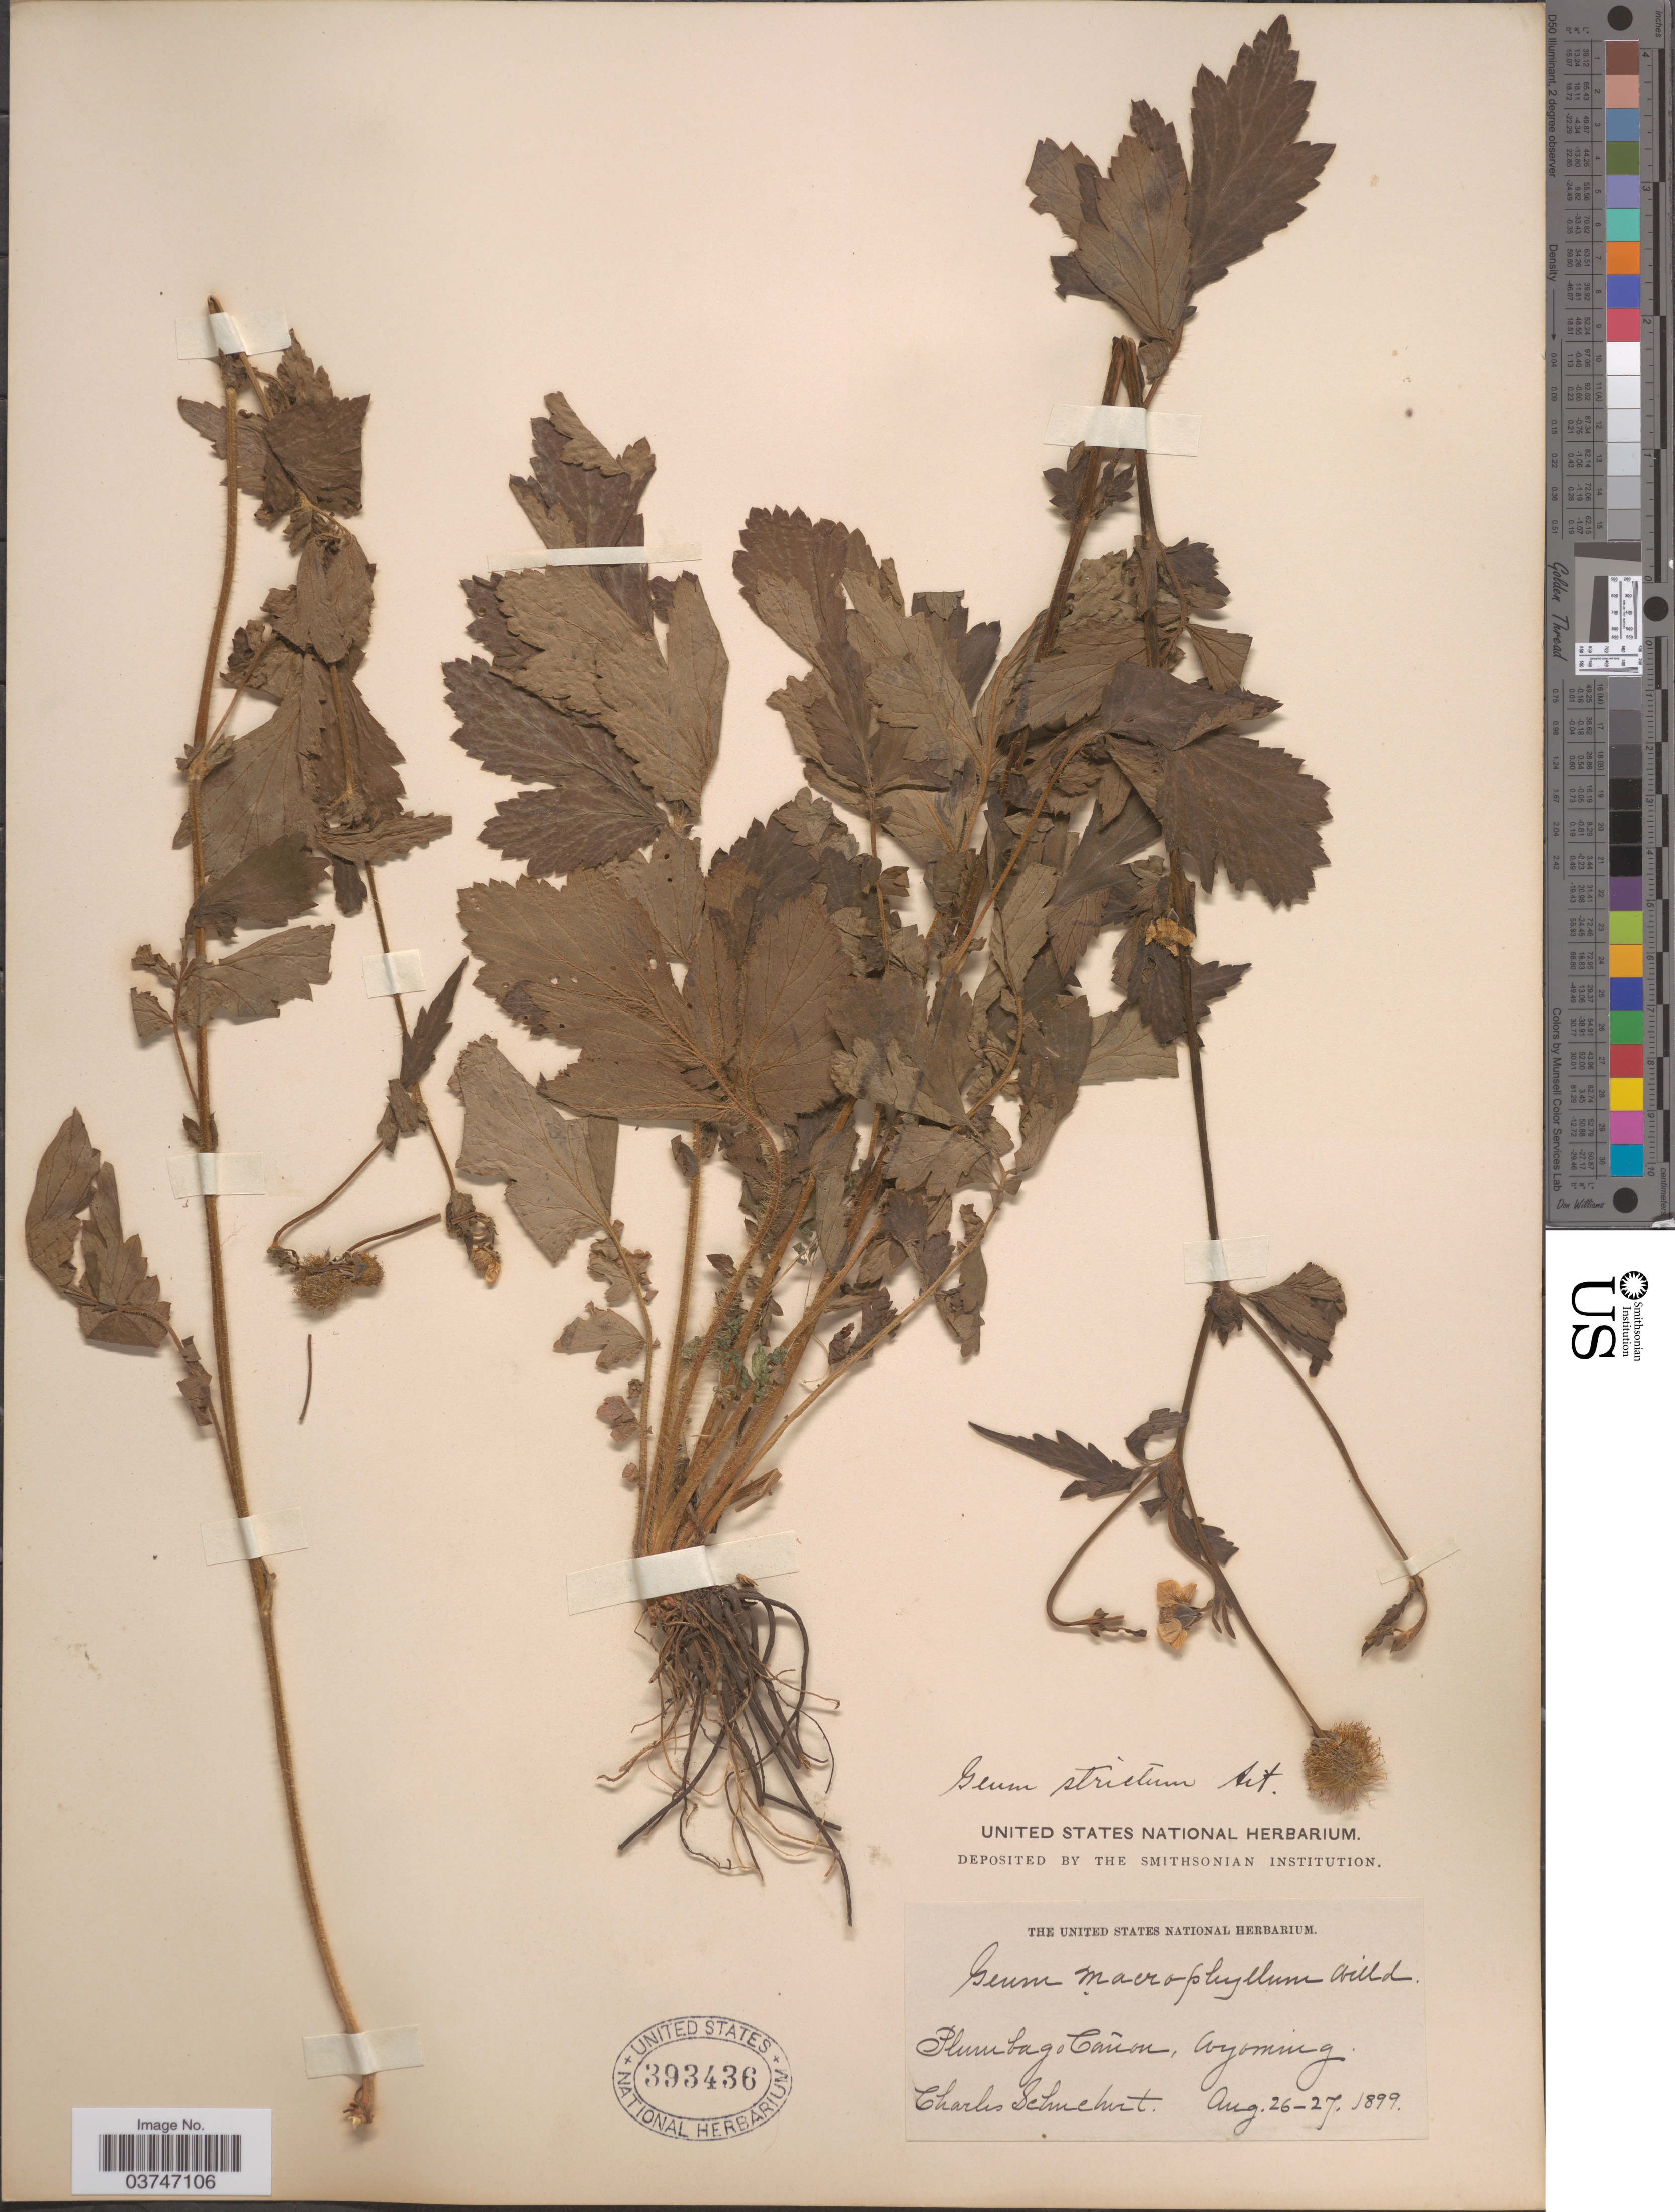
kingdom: Plantae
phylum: Tracheophyta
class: Magnoliopsida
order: Rosales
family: Rosaceae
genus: Geum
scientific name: Geum aleppicum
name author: Jacq.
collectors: C. Schuchert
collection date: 1899-08-26/1899-08-27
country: United States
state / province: Wyoming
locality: Plumbago Cañon.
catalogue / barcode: US 393436